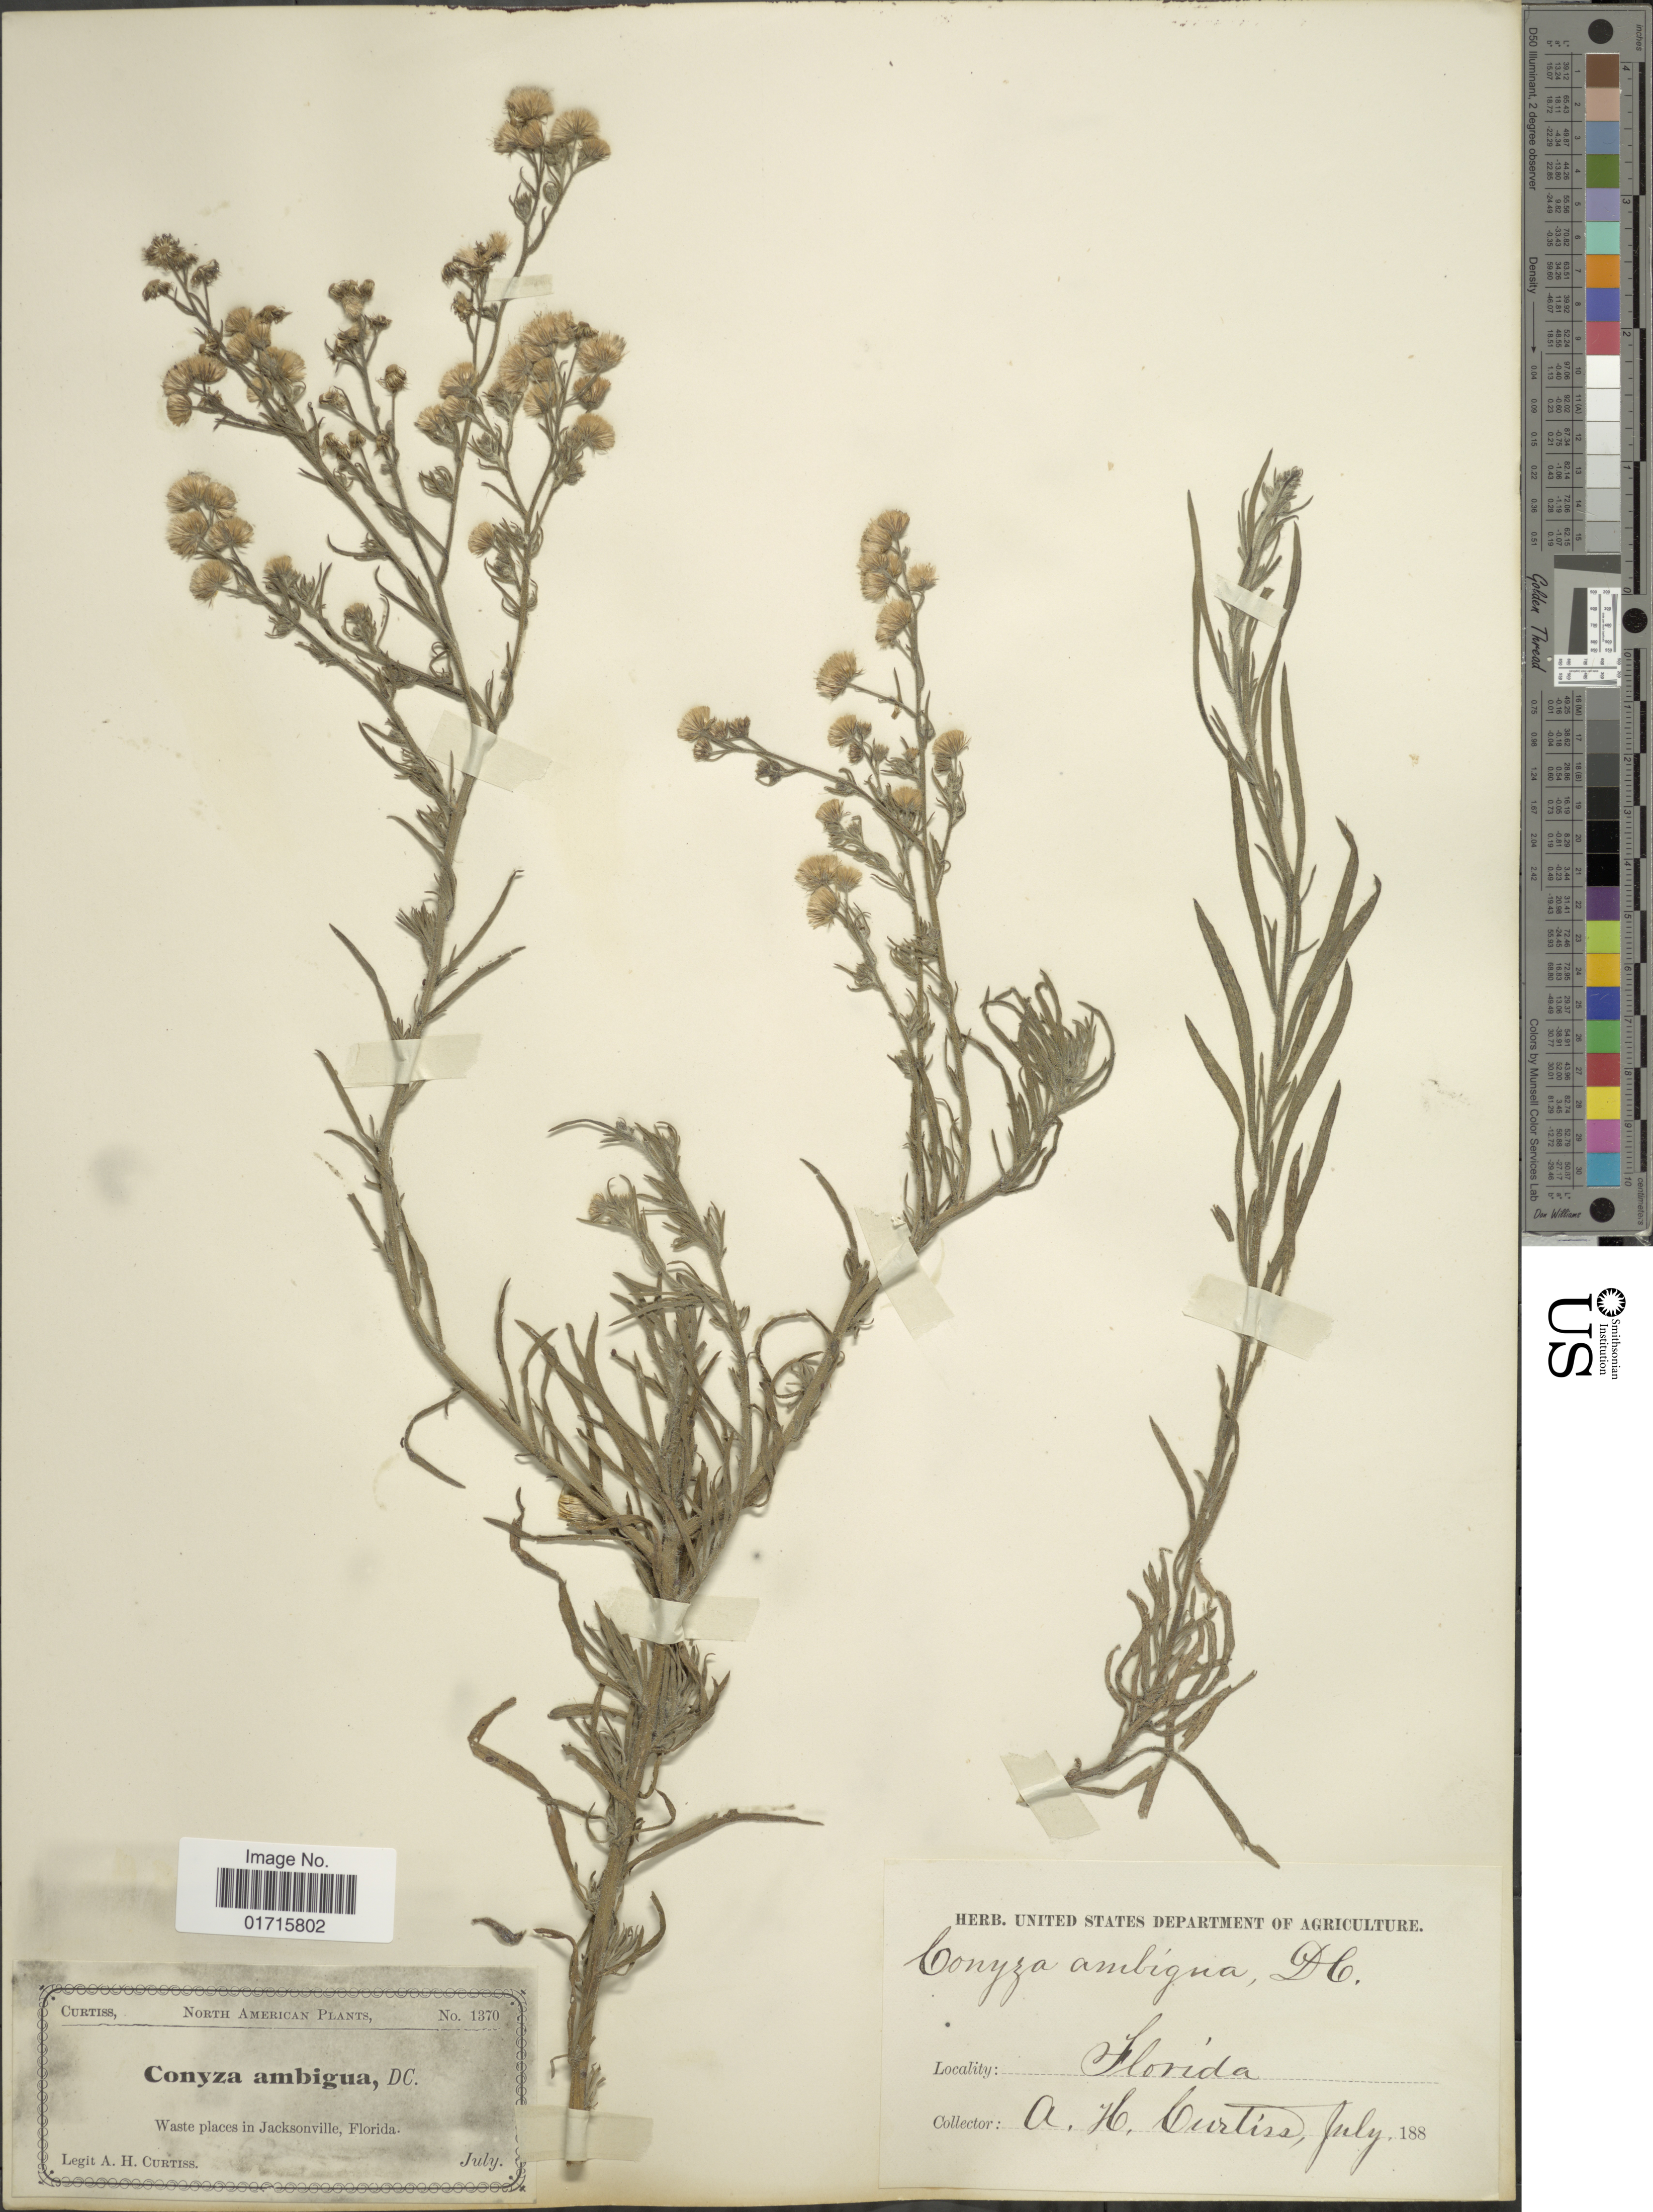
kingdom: Plantae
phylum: Tracheophyta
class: Magnoliopsida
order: Asterales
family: Asteraceae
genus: Conyza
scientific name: Conyza bonariensis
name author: (L.) Cronq.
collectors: A. H. Curtiss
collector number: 1370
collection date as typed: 188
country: United States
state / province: Florida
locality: Waste places in Jacksonville, Florida